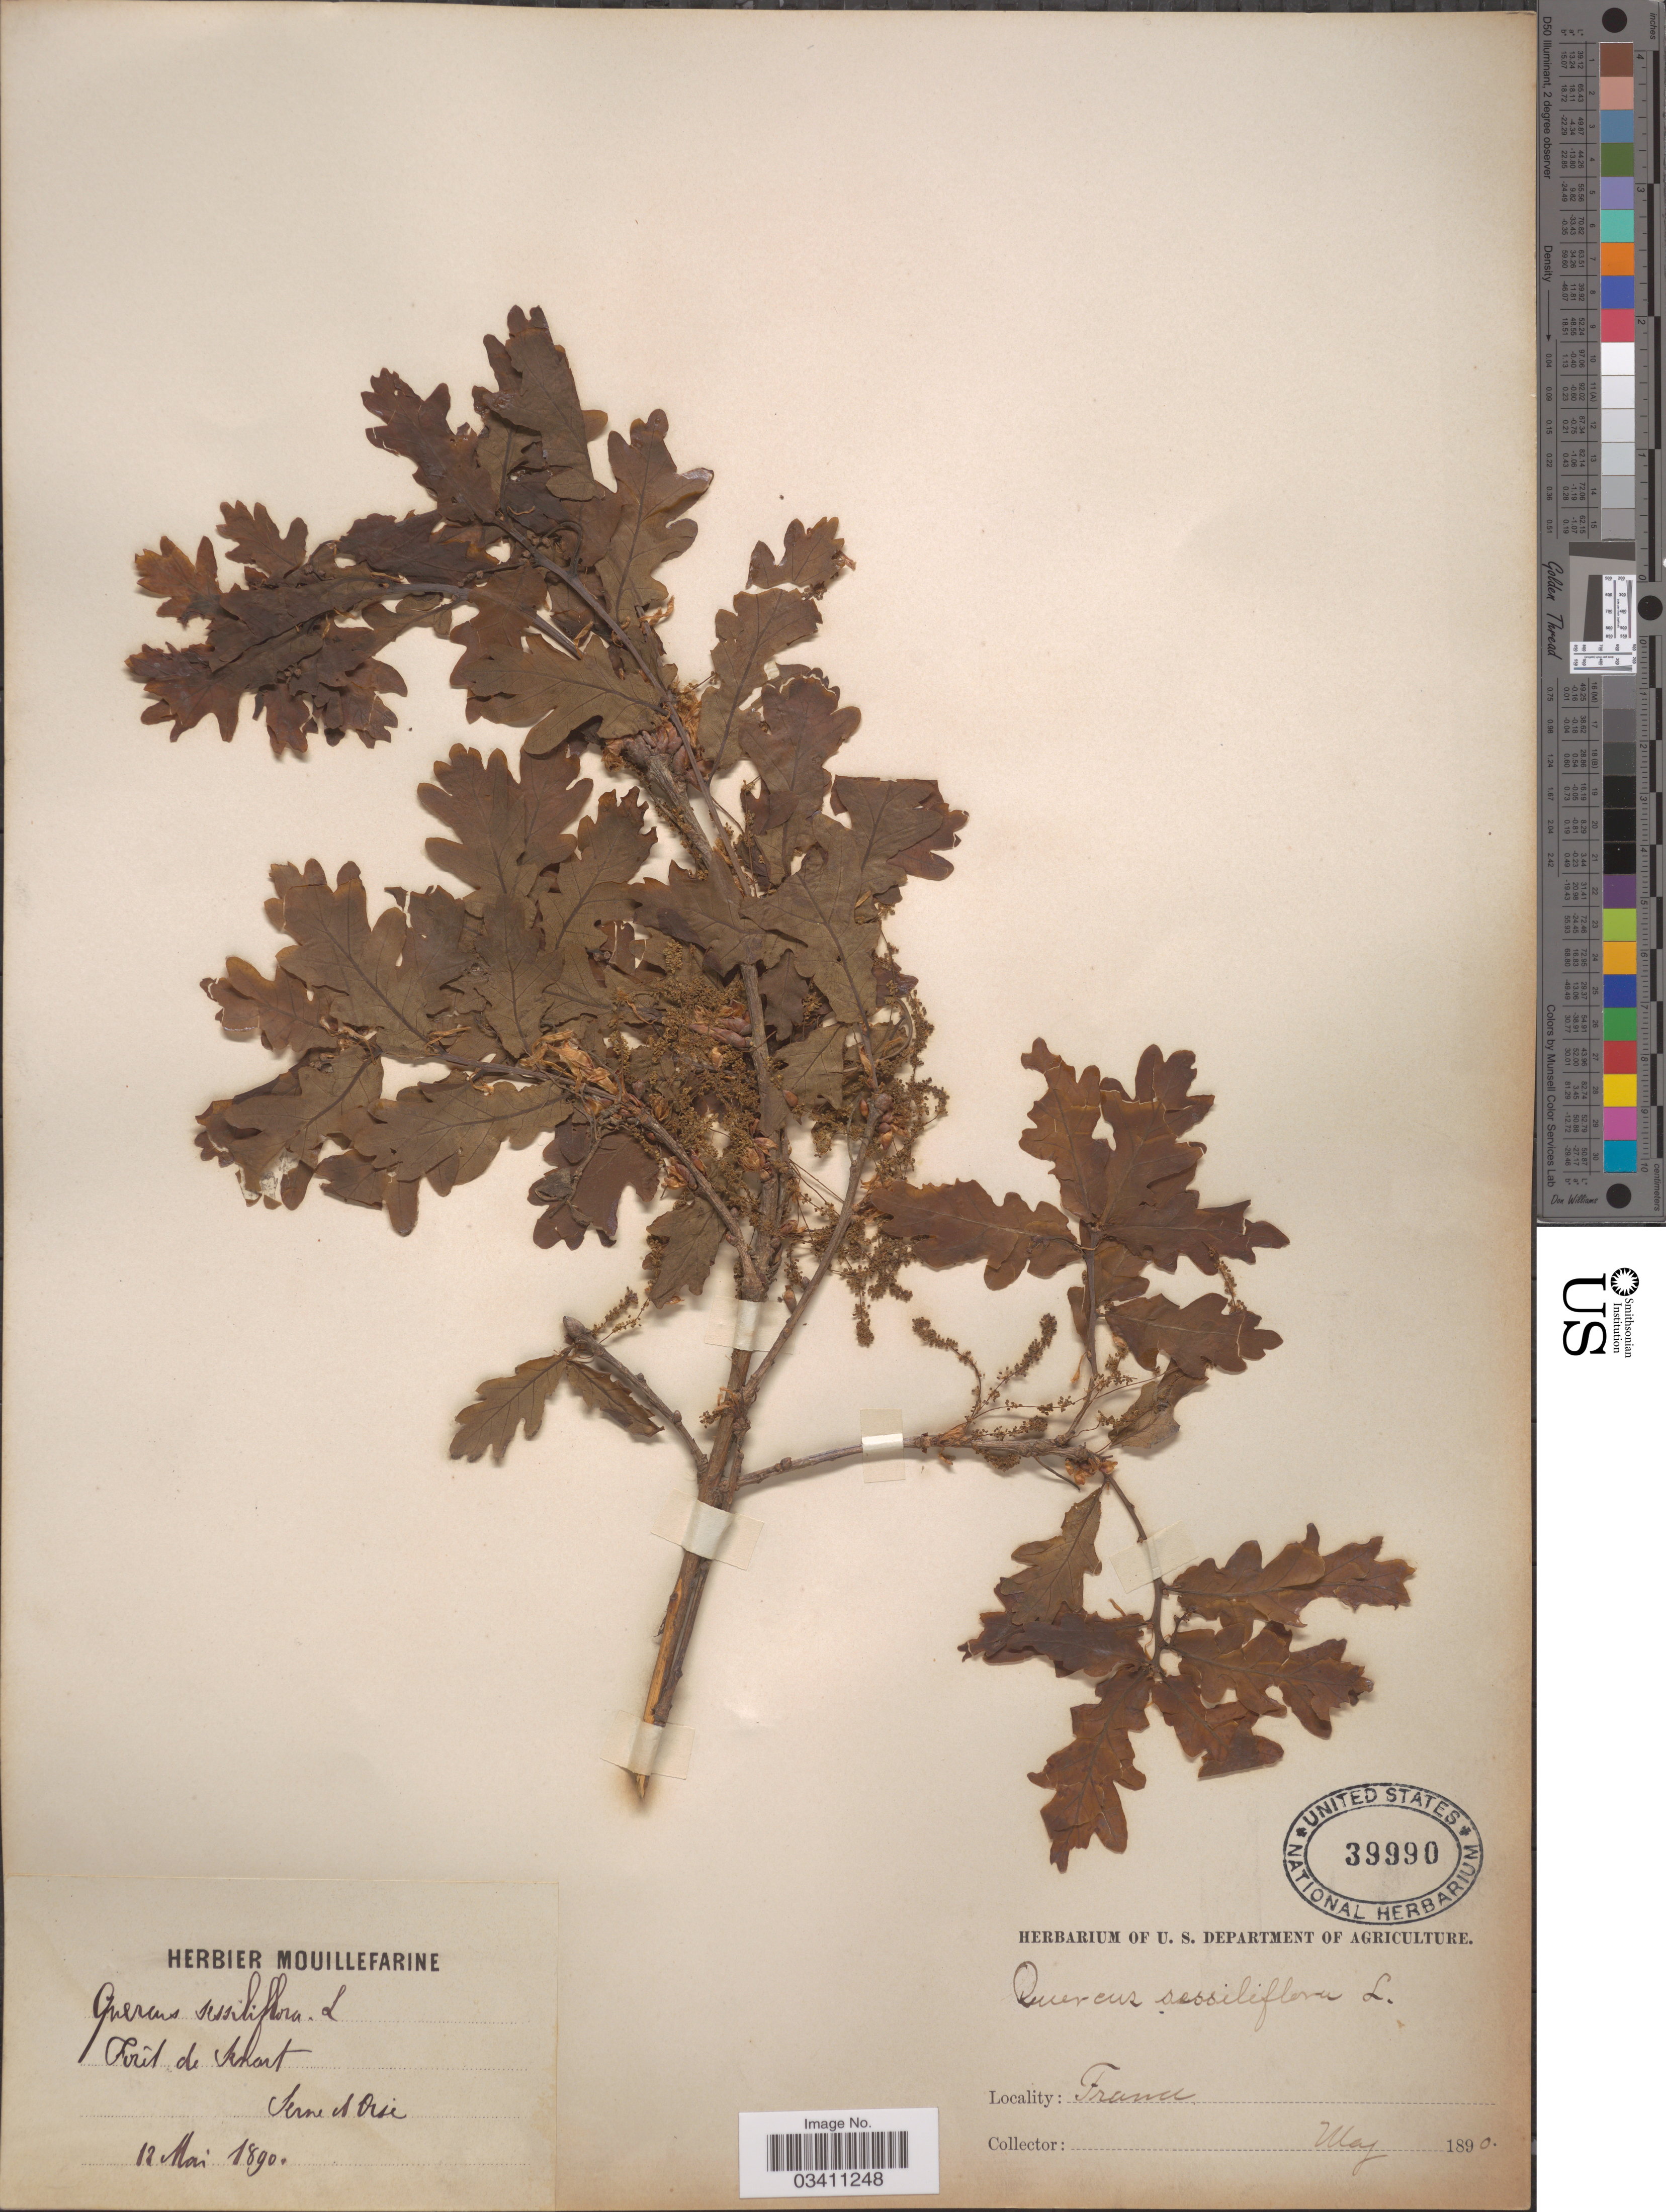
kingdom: Plantae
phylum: Tracheophyta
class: Magnoliopsida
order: Fagales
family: Fagaceae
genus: Quercus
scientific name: Quercus sessiliflora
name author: Salisb.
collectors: ex herb. Mouillefarine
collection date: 1890-05-12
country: France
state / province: Île-de-France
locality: Forêt de Senart, Seine et Oise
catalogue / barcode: US 39990